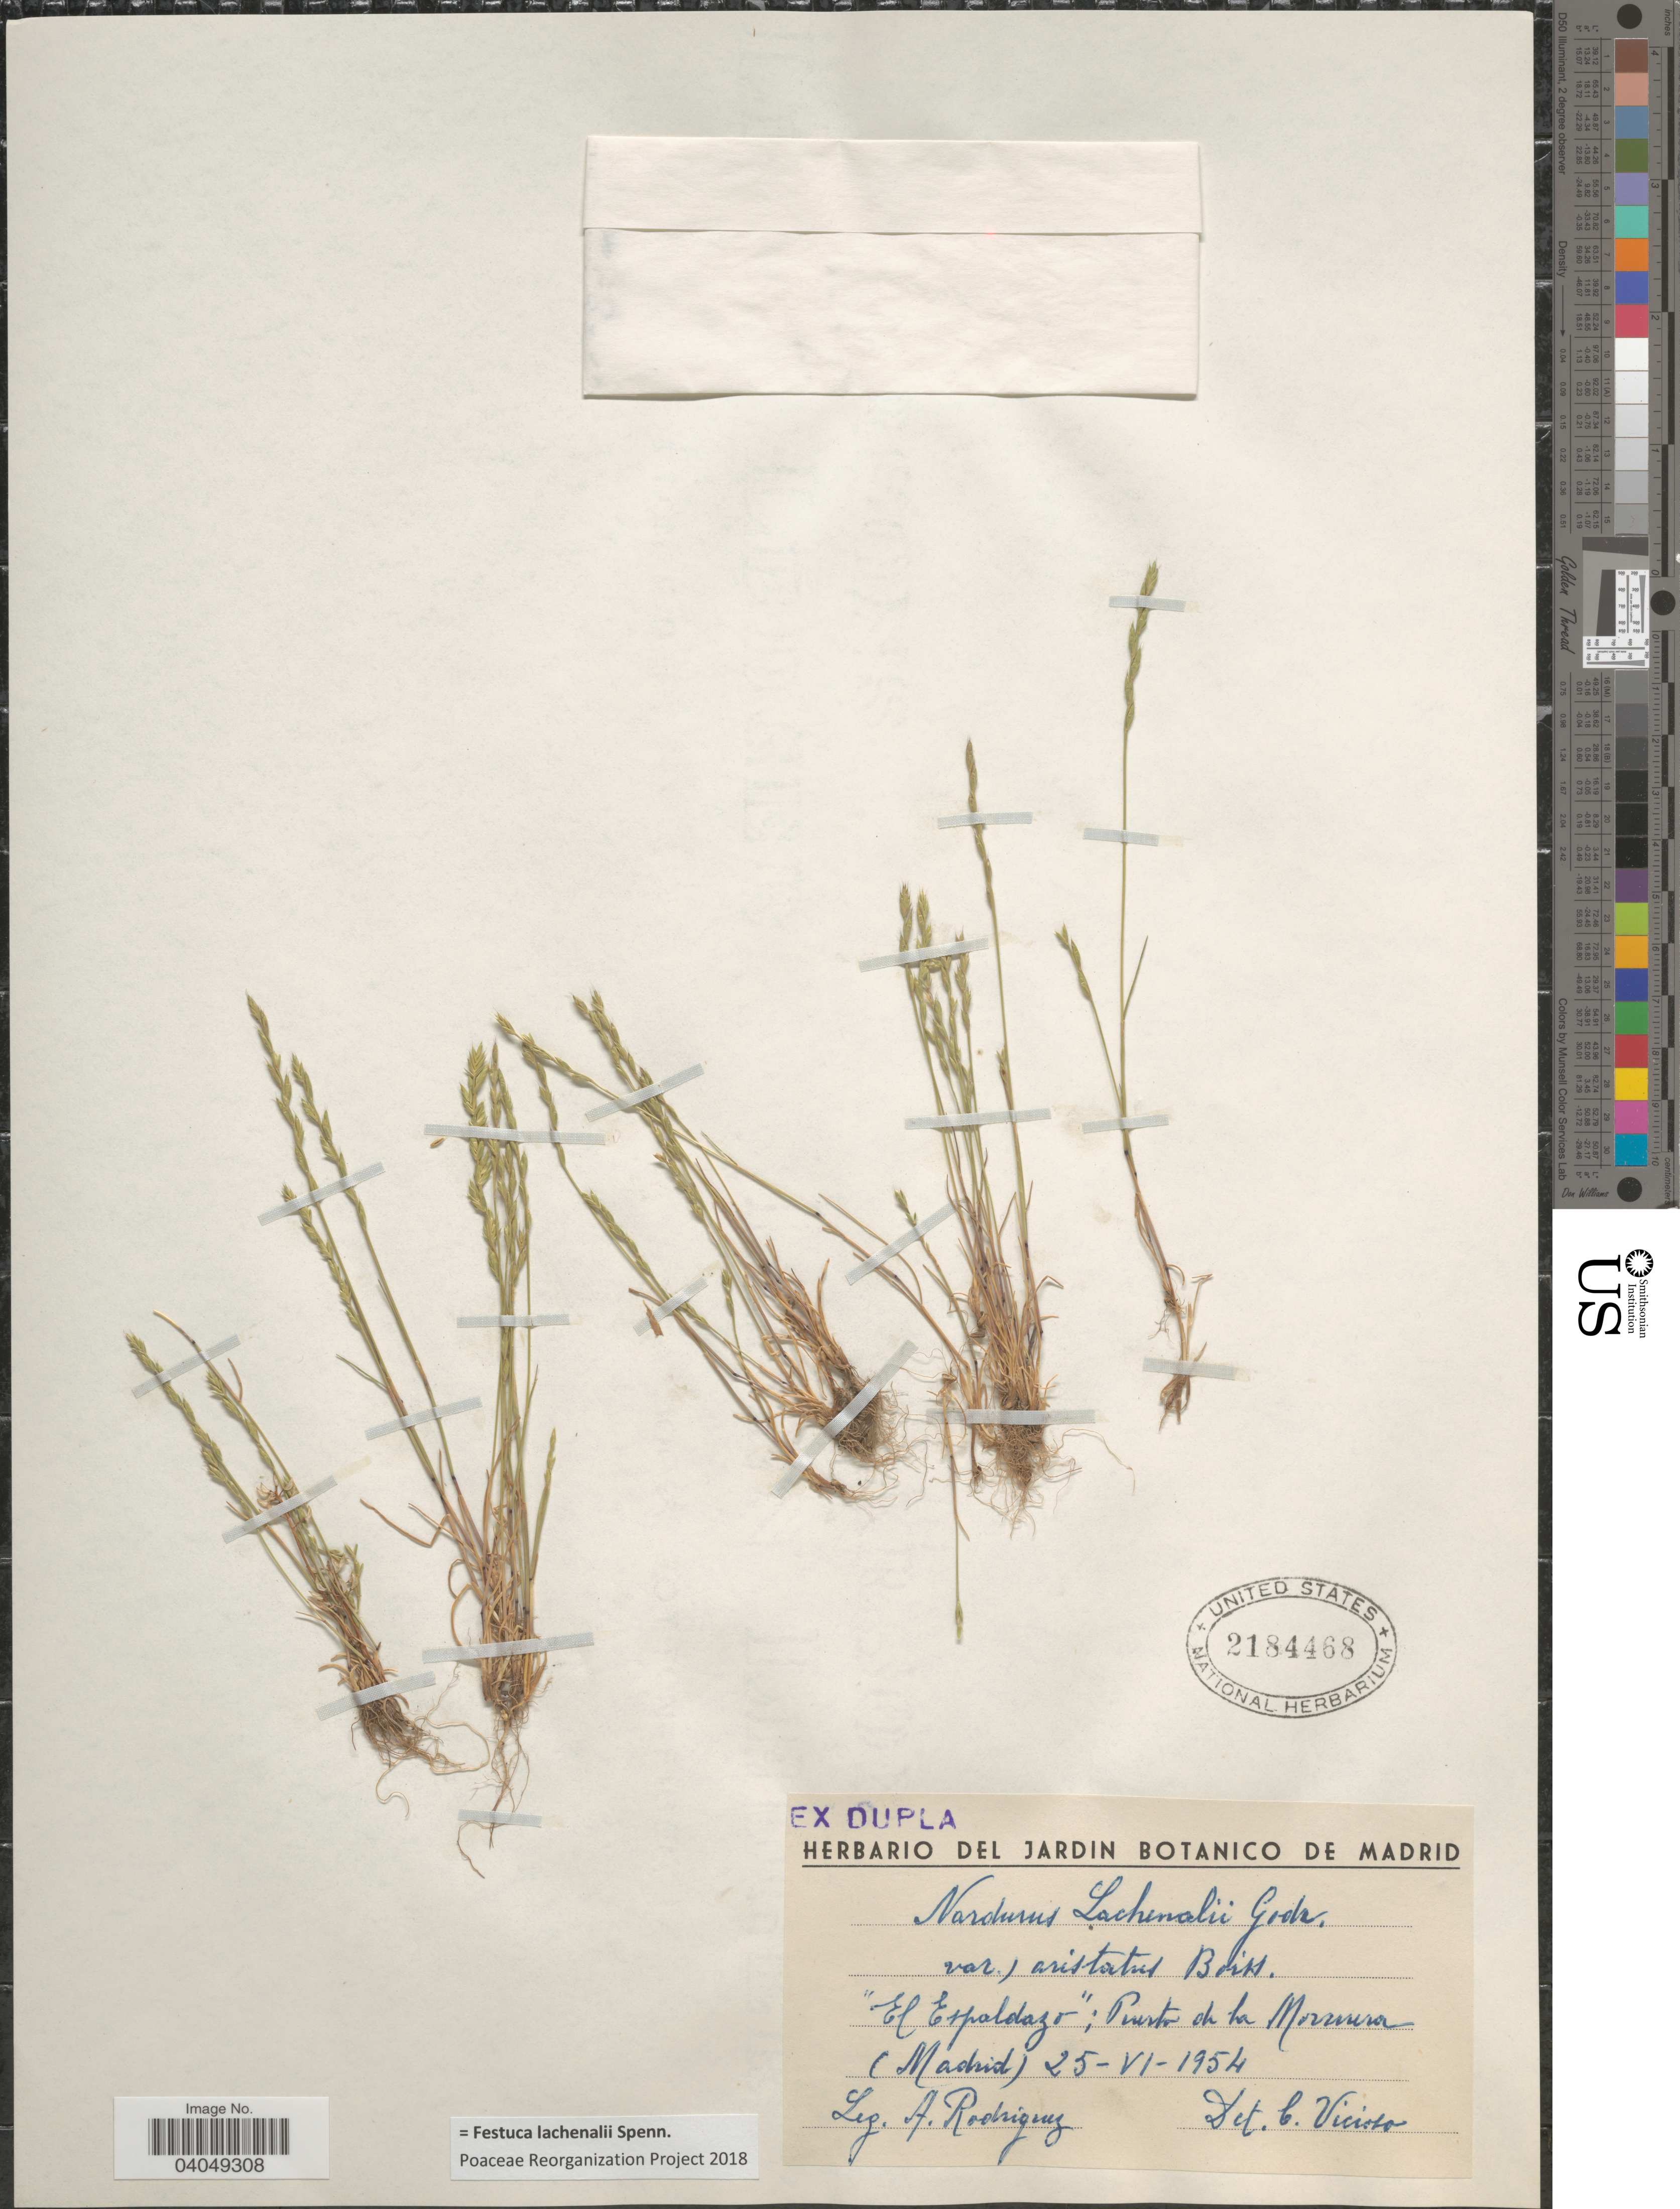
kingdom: Plantae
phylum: Tracheophyta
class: Liliopsida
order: Poales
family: Poaceae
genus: Festuca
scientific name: Festuca lachenalii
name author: Spenn.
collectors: A. Rodriguez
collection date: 1954-06-25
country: Spain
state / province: Madrid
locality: El Espaldazo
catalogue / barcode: US 2184468